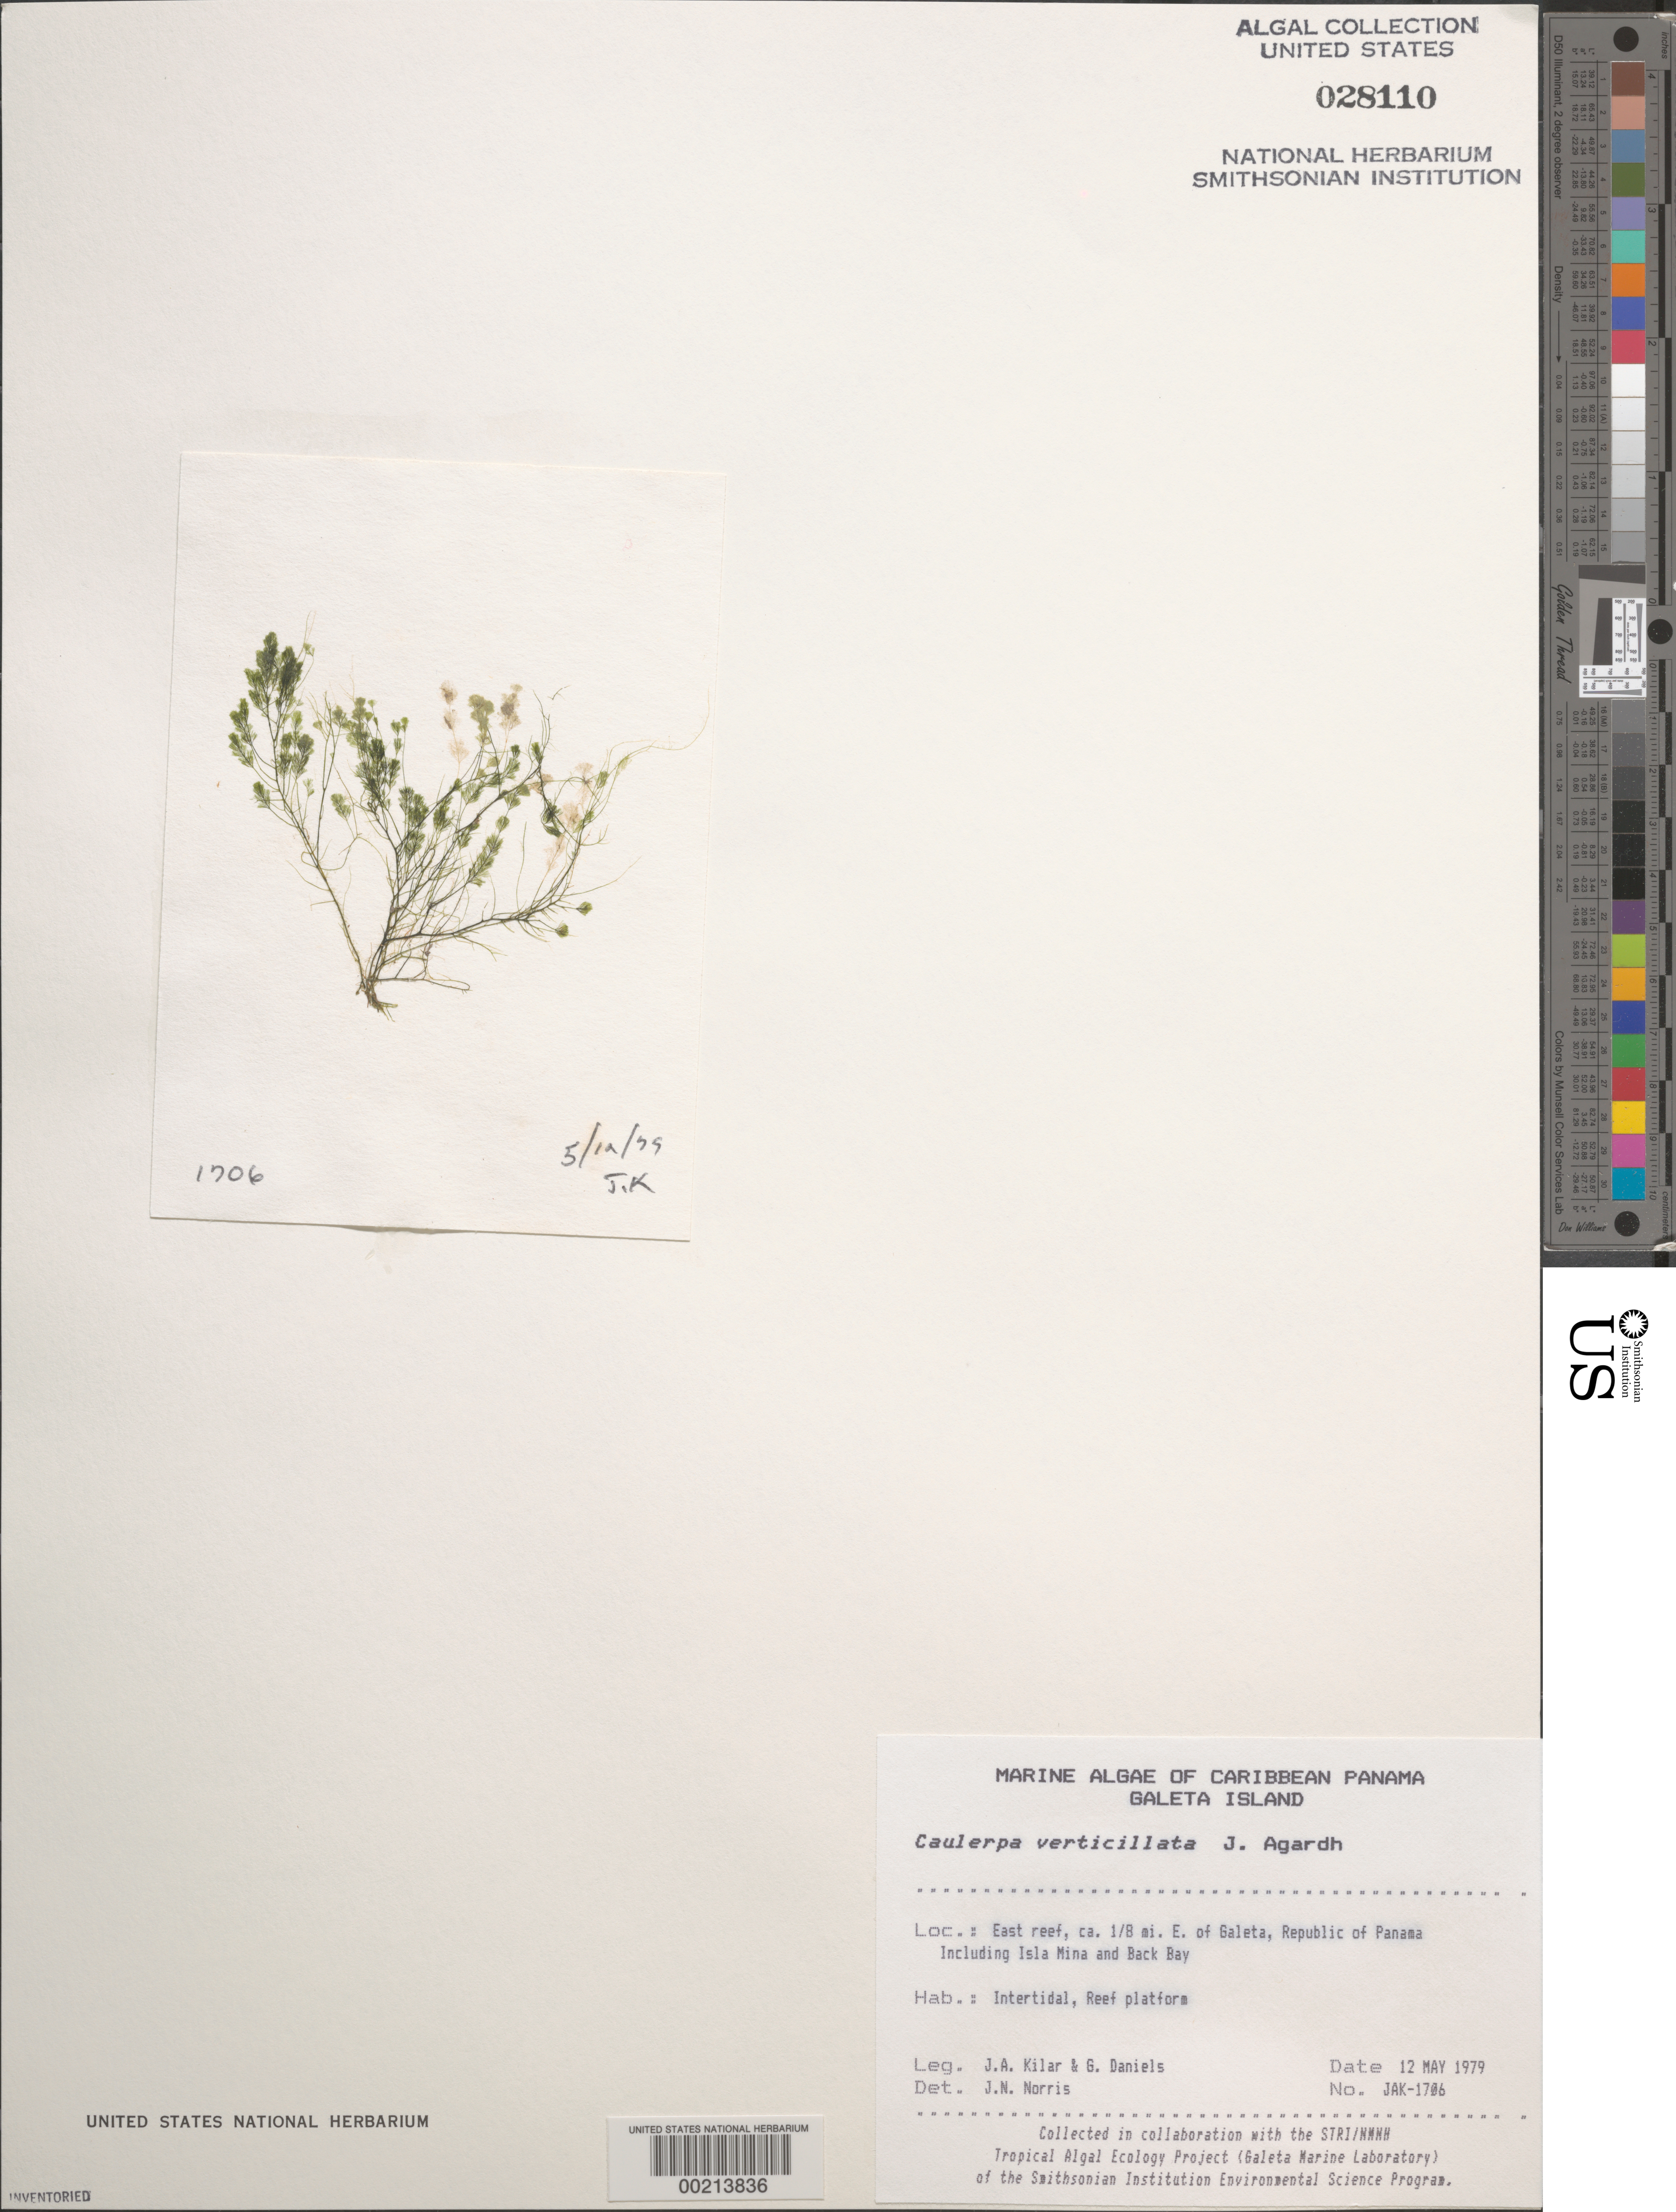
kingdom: Plantae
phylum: Chlorophyta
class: Ulvophyceae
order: Bryopsidales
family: Caulerpaceae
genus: Caulerpa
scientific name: Caulerpa verticillata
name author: J. Agardh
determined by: Norris, James N.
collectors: J. A. Kilar & G. S. Daniels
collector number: JAK-1706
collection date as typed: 12 May 1979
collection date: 1979-05-12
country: Panama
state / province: Colón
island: Galeta Island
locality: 1/8th mile east of Galeta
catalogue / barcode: US 28110